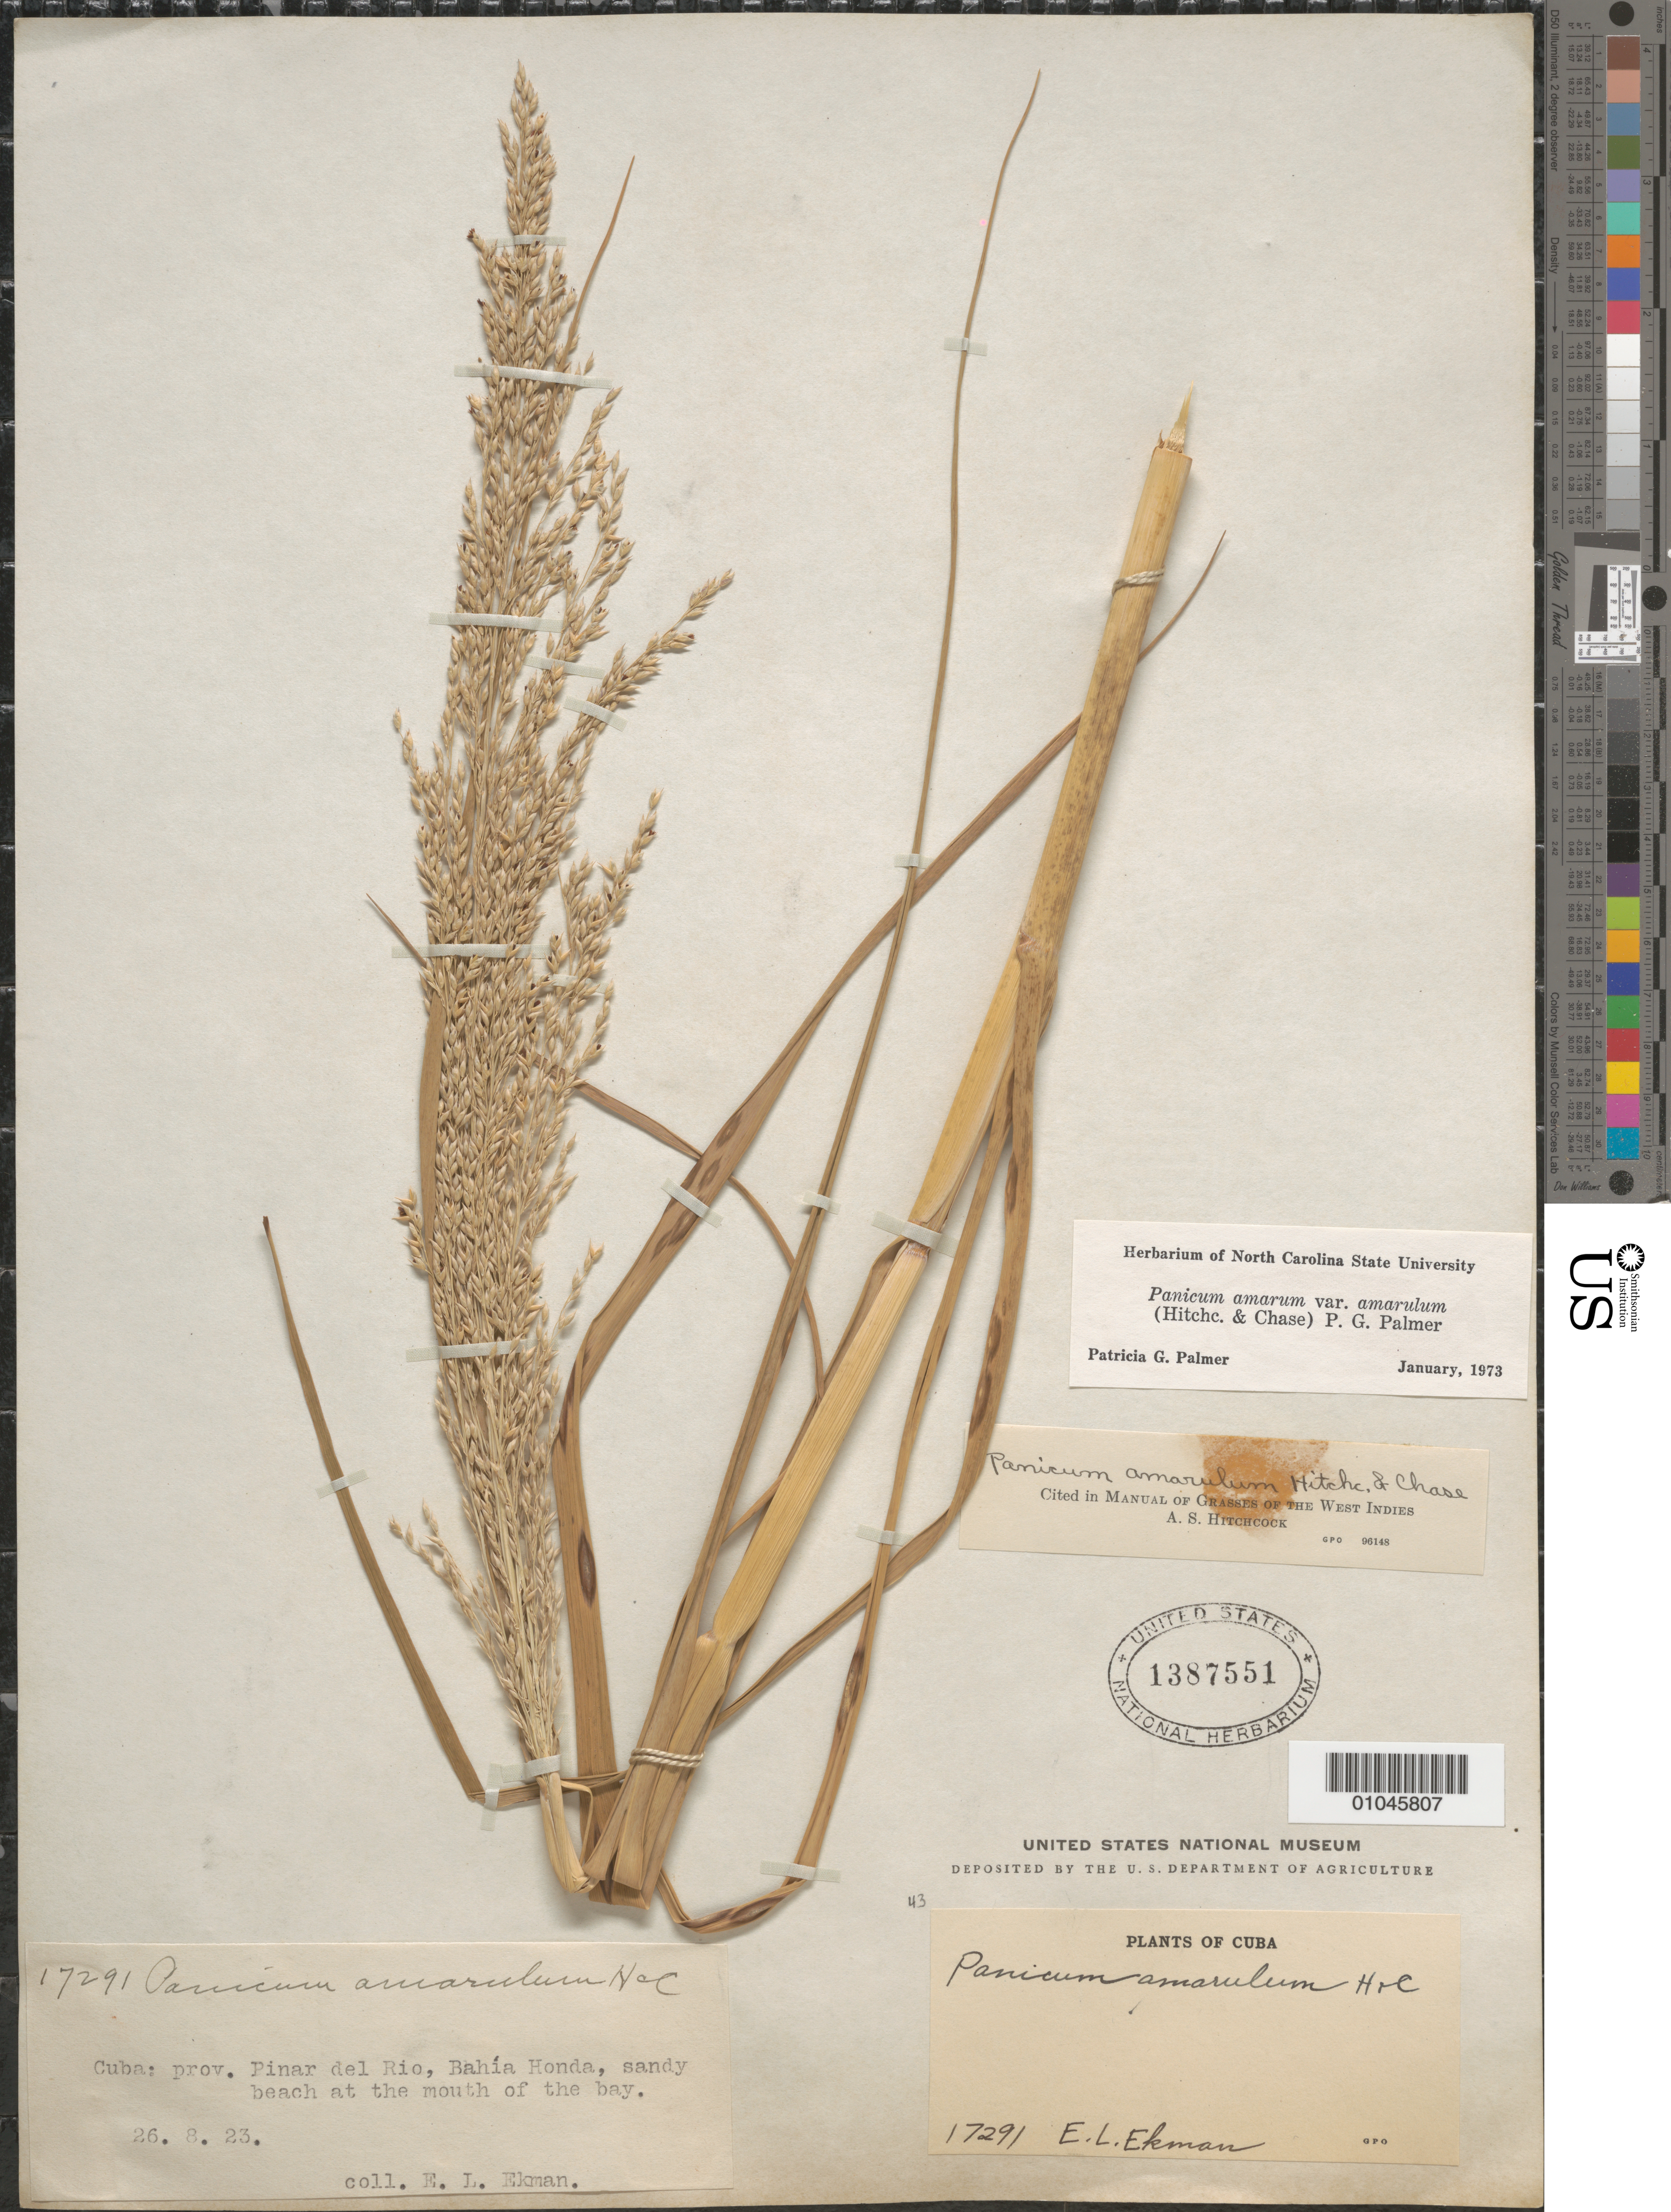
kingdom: Plantae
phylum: Tracheophyta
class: Liliopsida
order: Poales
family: Poaceae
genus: Panicum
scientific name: Panicum amarulum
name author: Hitchc. & Chase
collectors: E. L. Ekman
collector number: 17291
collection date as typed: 26 Aug 1923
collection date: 1923-08-26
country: Cuba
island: Cuba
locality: Pinar del Rio, Bahia Honda, sandy beach at the mouth of the bay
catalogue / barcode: US 1387551